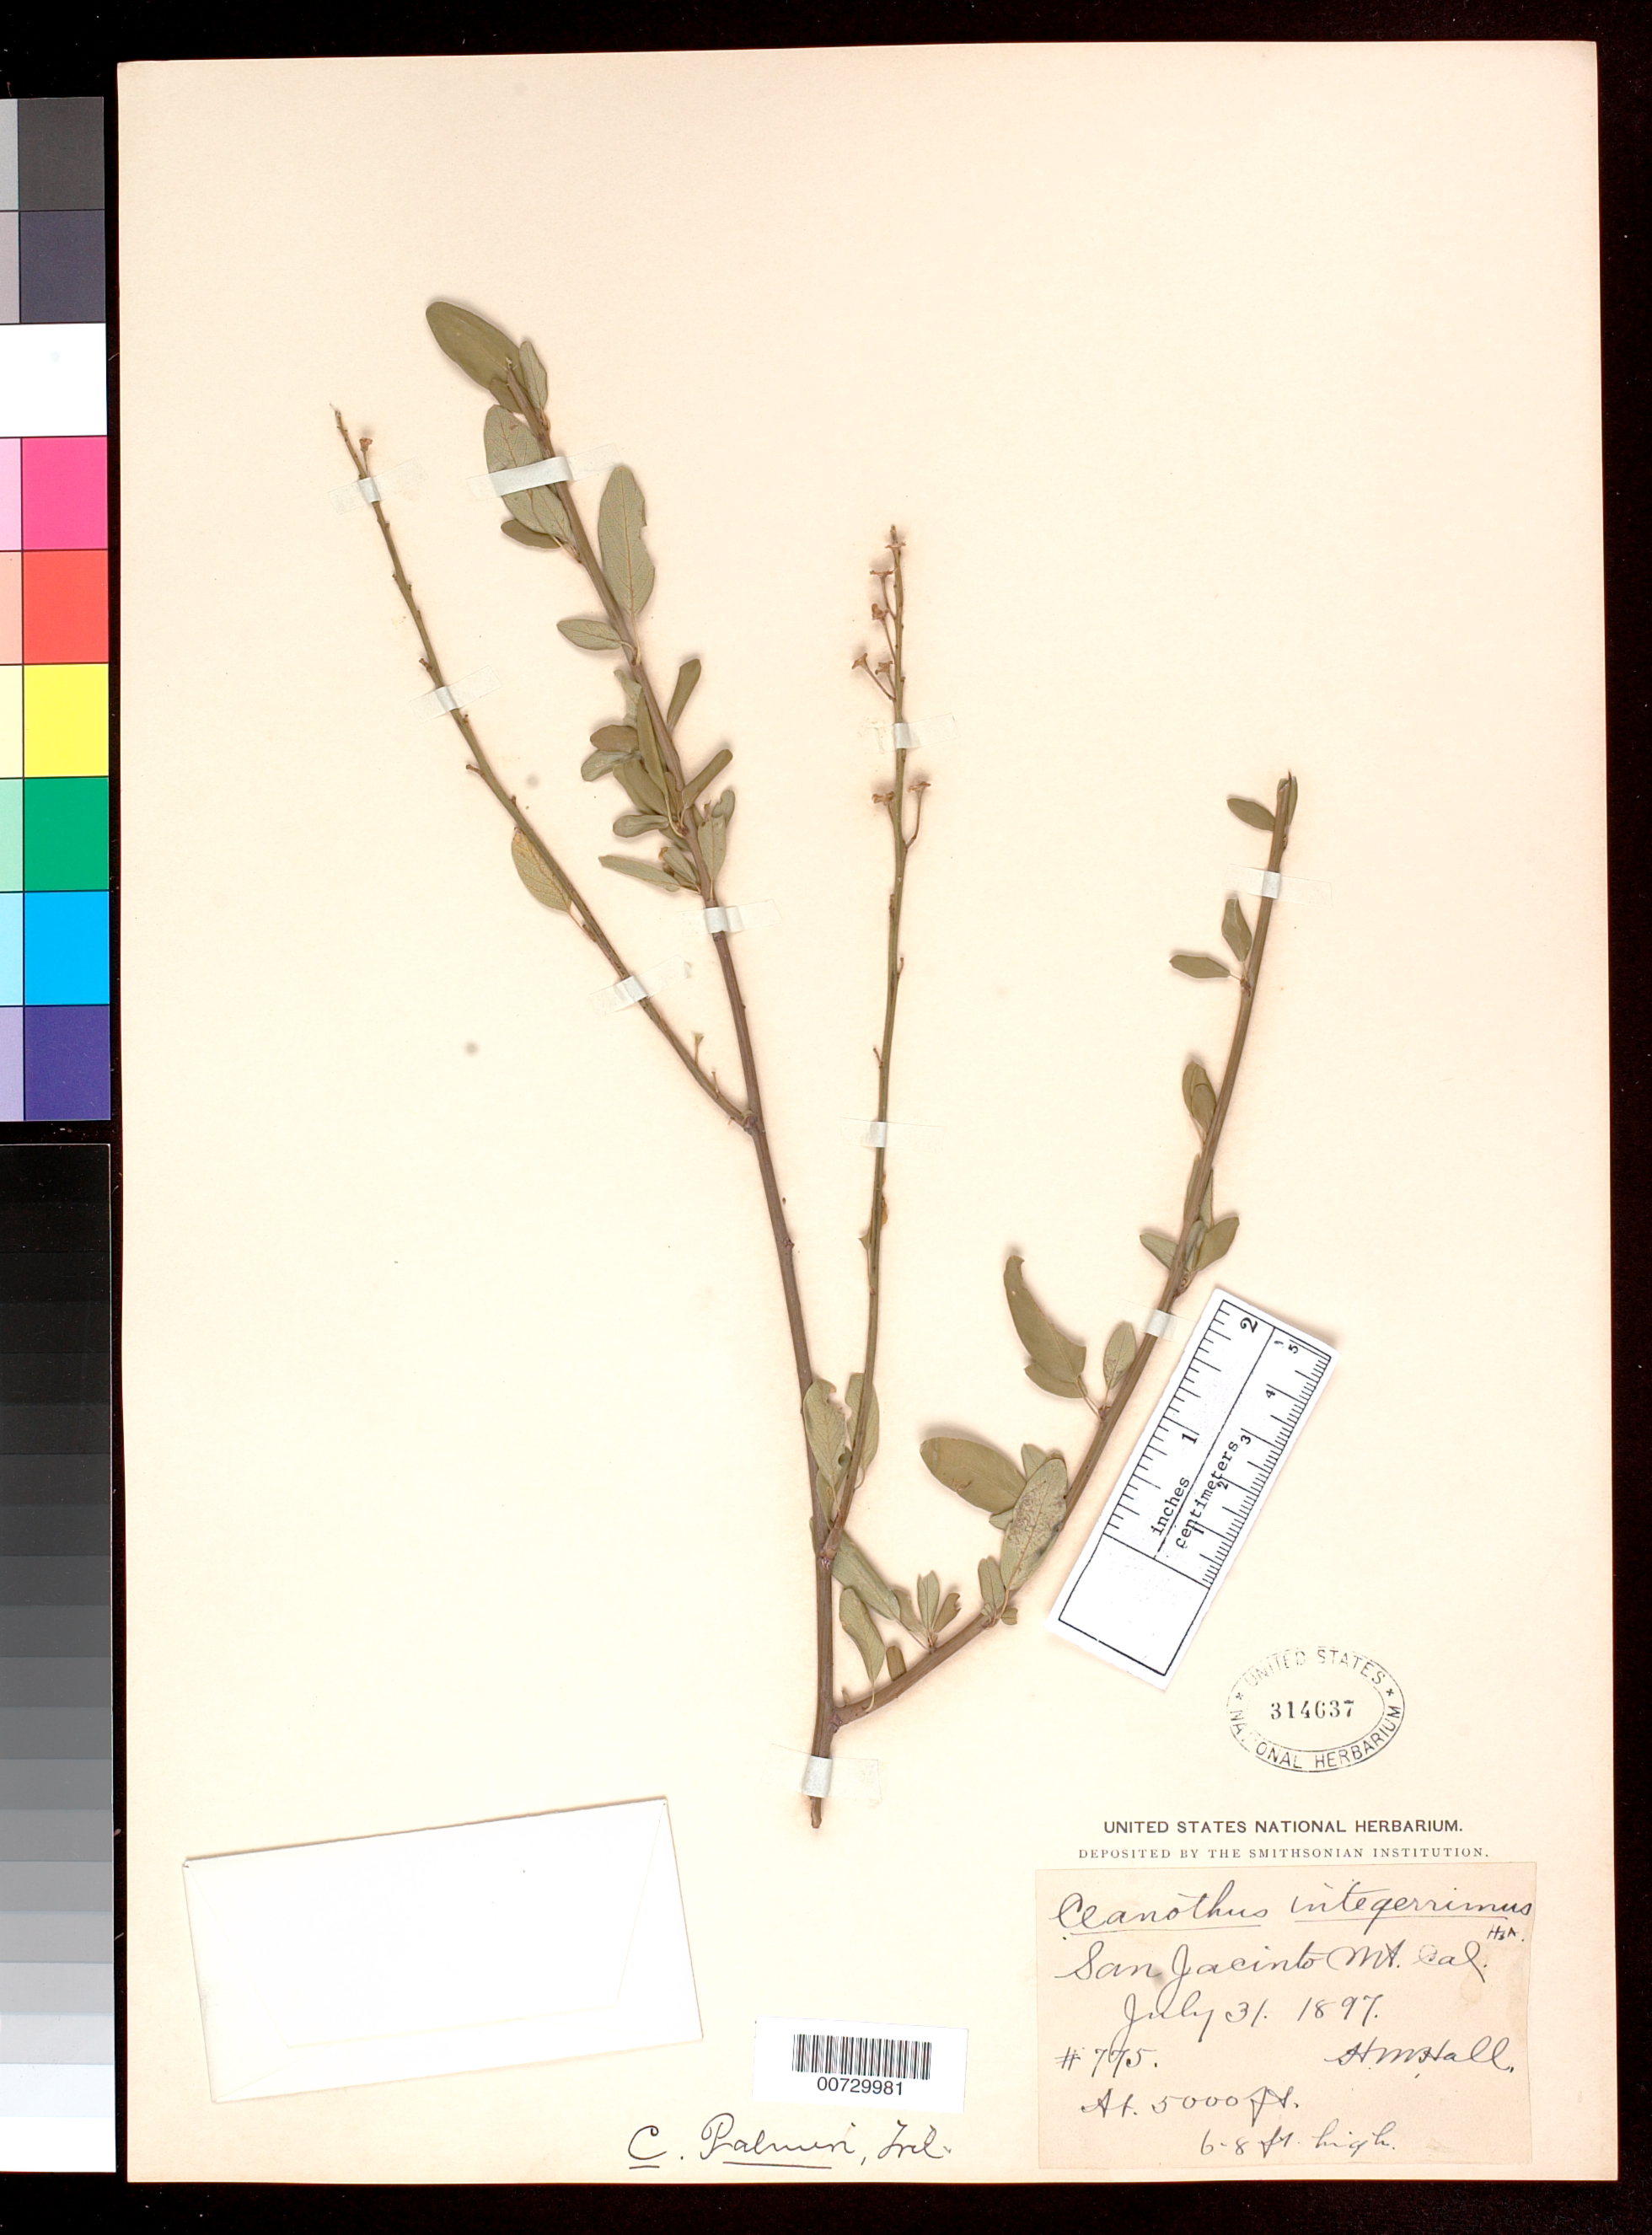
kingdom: Plantae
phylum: Tracheophyta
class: Magnoliopsida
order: Rosales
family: Rhamnaceae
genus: Ceanothus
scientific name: Ceanothus palmeri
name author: Trel.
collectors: H. M. Hall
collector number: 775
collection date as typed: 31 Jul 1897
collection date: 1897-07-31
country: United States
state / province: California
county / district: Riverside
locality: San Jacinto Mts.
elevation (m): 1524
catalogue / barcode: US 314637